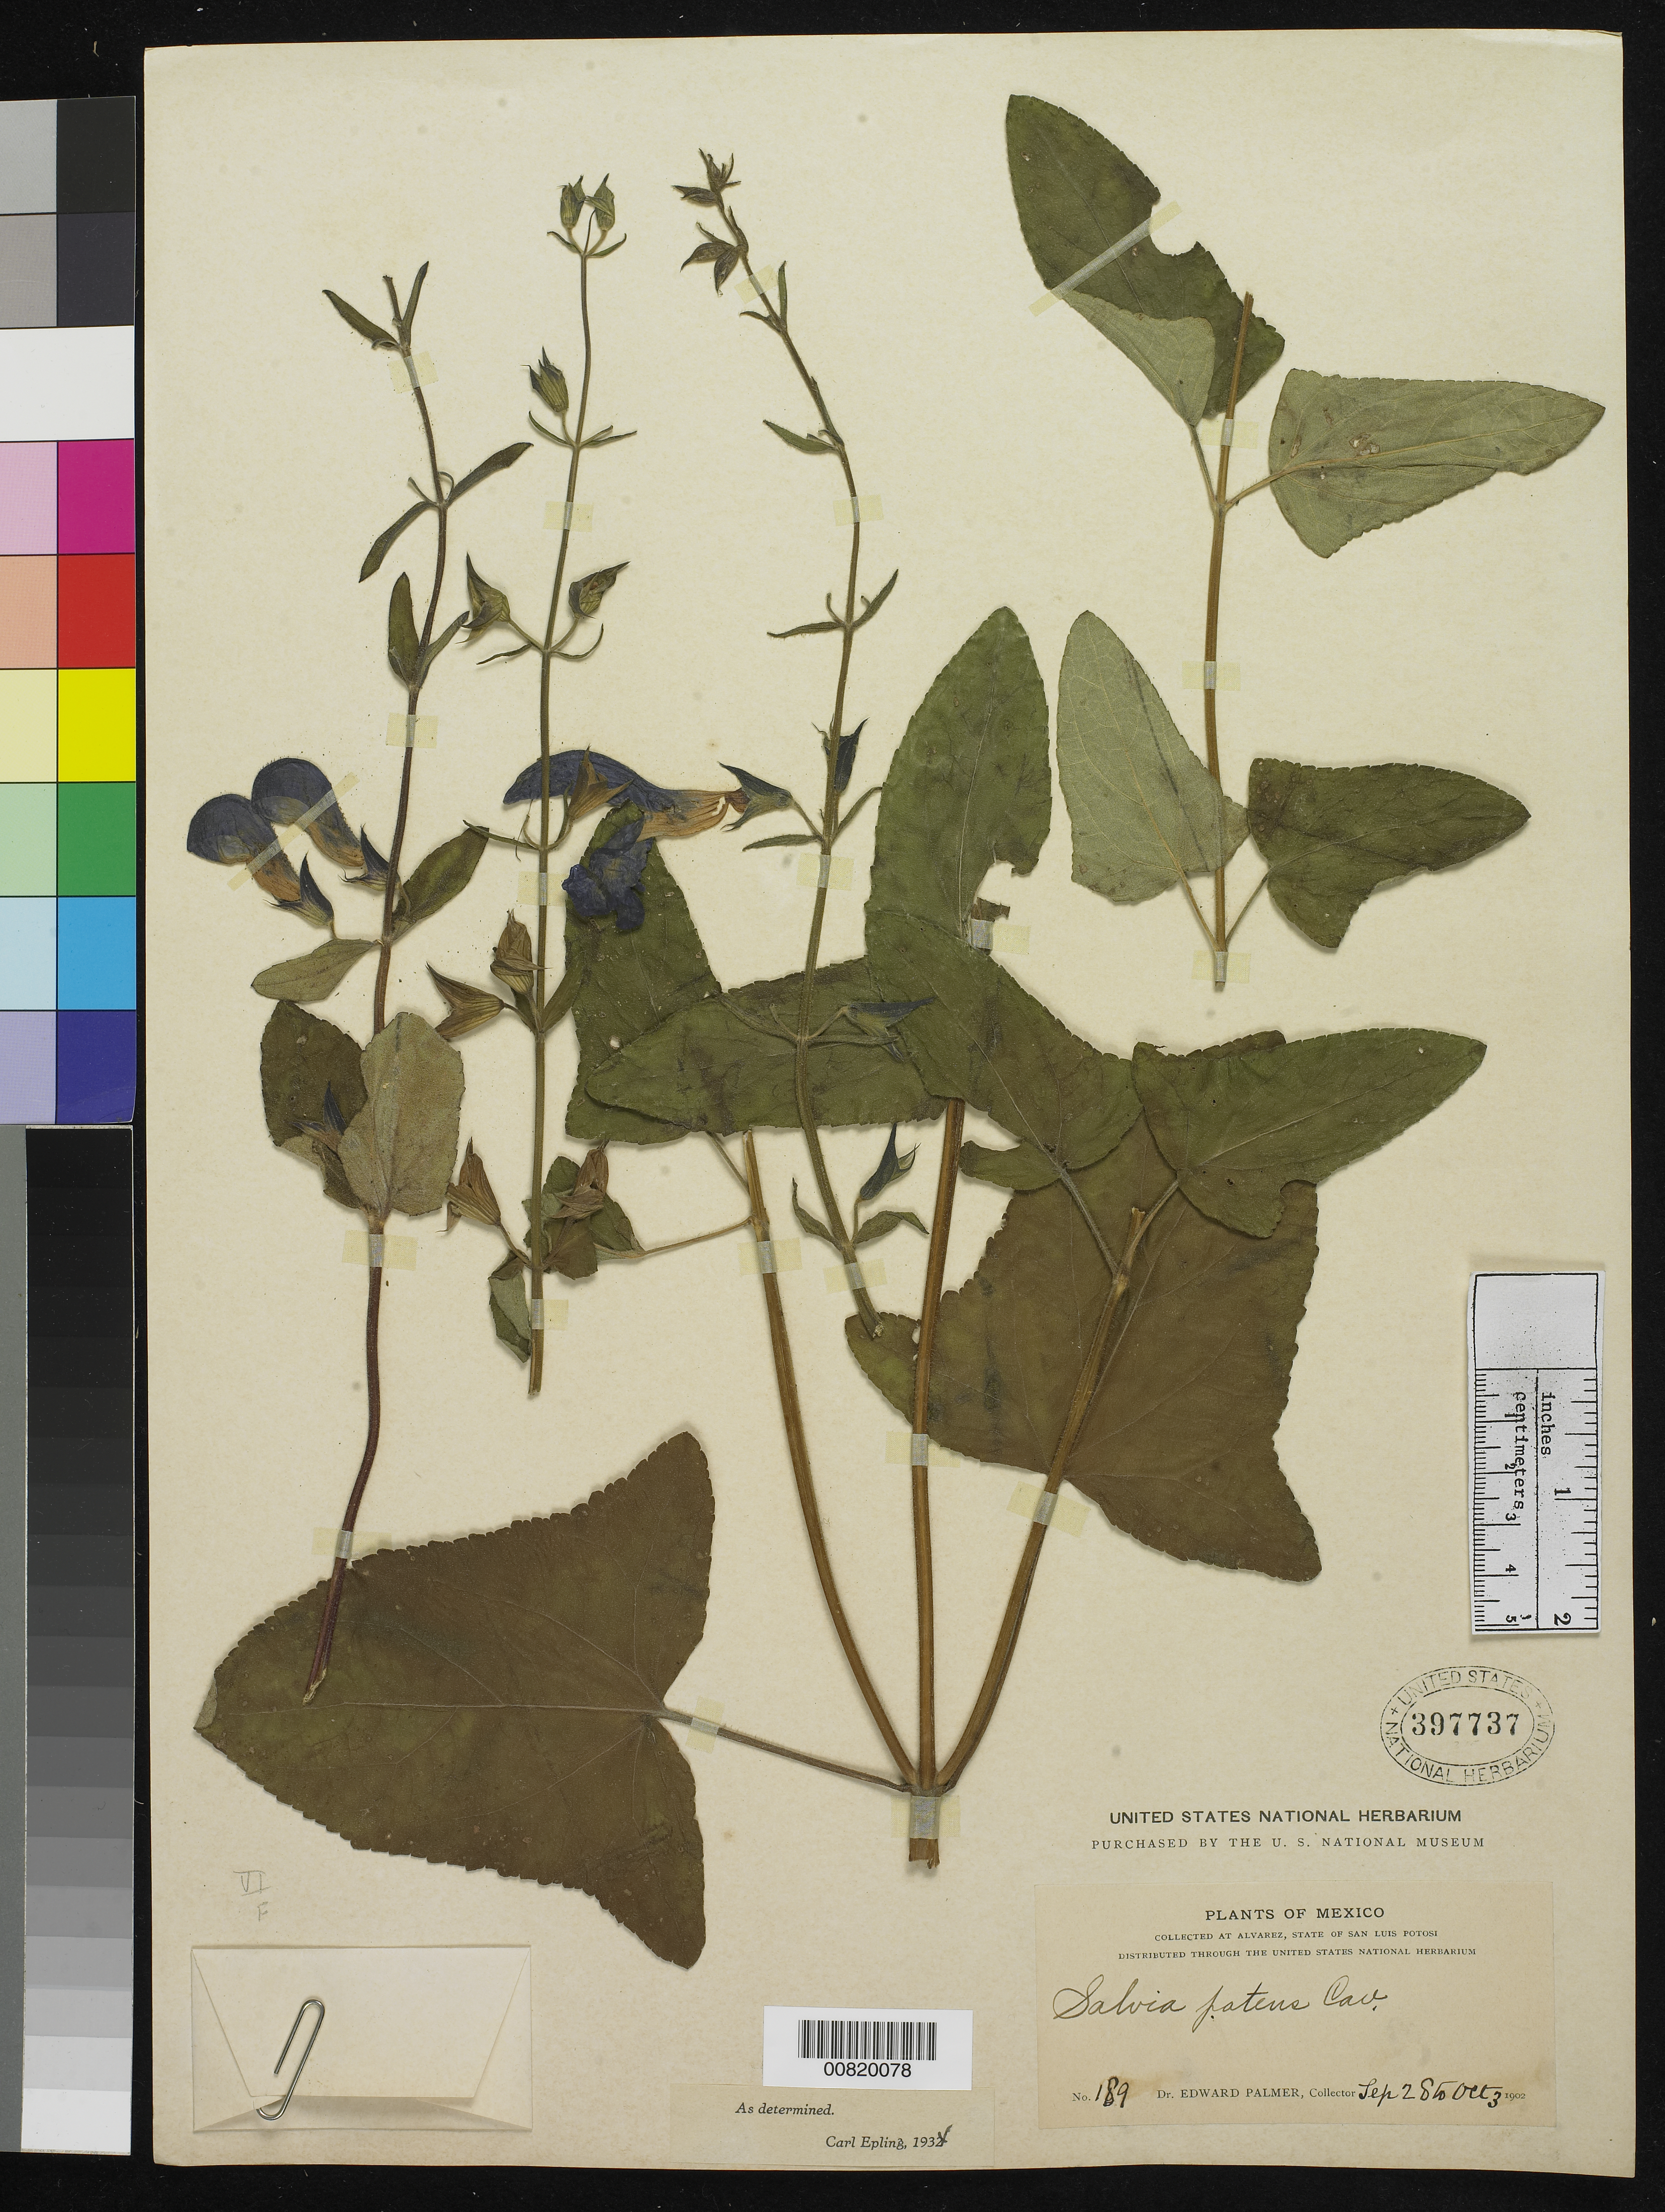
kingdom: Plantae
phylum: Tracheophyta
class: Magnoliopsida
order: Lamiales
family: Lamiaceae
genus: Salvia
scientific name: Salvia patens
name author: Cav.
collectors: E. Palmer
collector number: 189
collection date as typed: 28 Sep 1902 to 03 Oct 1902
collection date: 1902-09-28/1902-10-03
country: Mexico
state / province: San Luis Potosí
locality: Alvarez, San Luis Potosí.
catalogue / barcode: US 397737